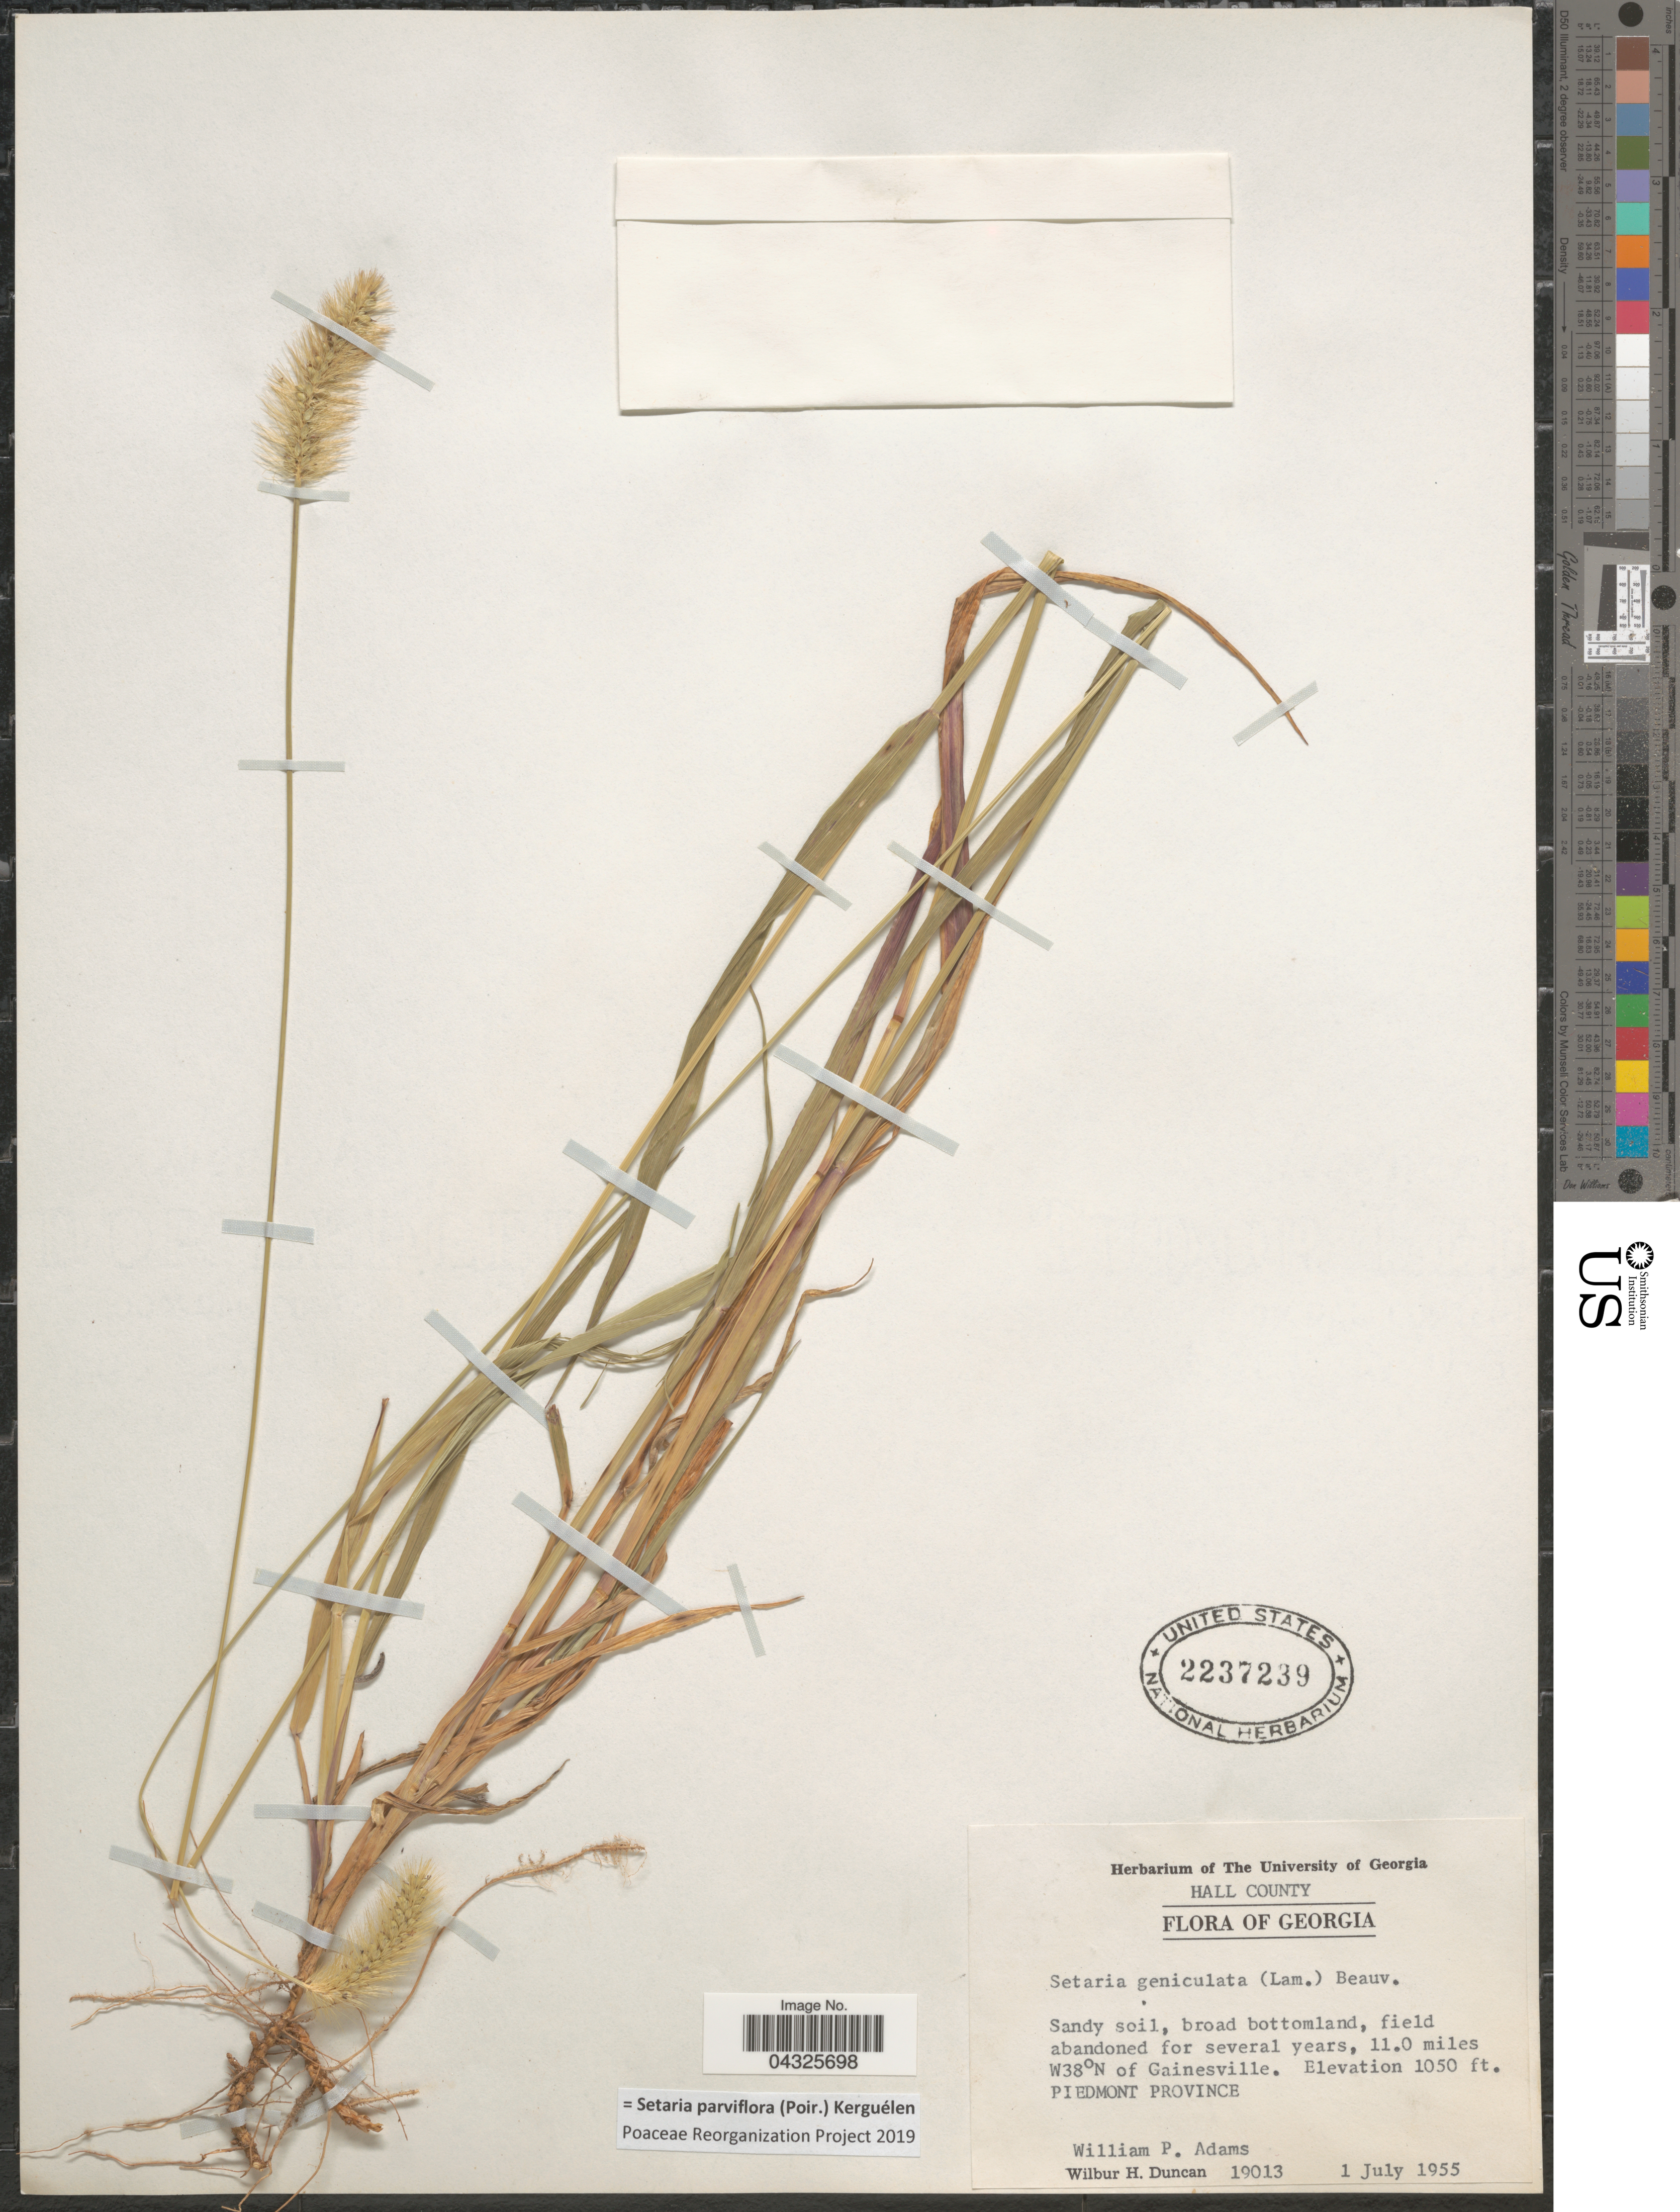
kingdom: Plantae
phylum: Tracheophyta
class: Liliopsida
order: Poales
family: Poaceae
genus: Setaria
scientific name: Setaria parviflora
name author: (Poir.) Kerguélen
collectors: W. P. Adams & W. H. Duncan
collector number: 19013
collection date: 1955-07-01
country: United States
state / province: Georgia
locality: Hall County. Field abandoned for several years, 11.0 miles W38°N of Gainesville. Piedmont Province.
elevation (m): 320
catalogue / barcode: US 2237239